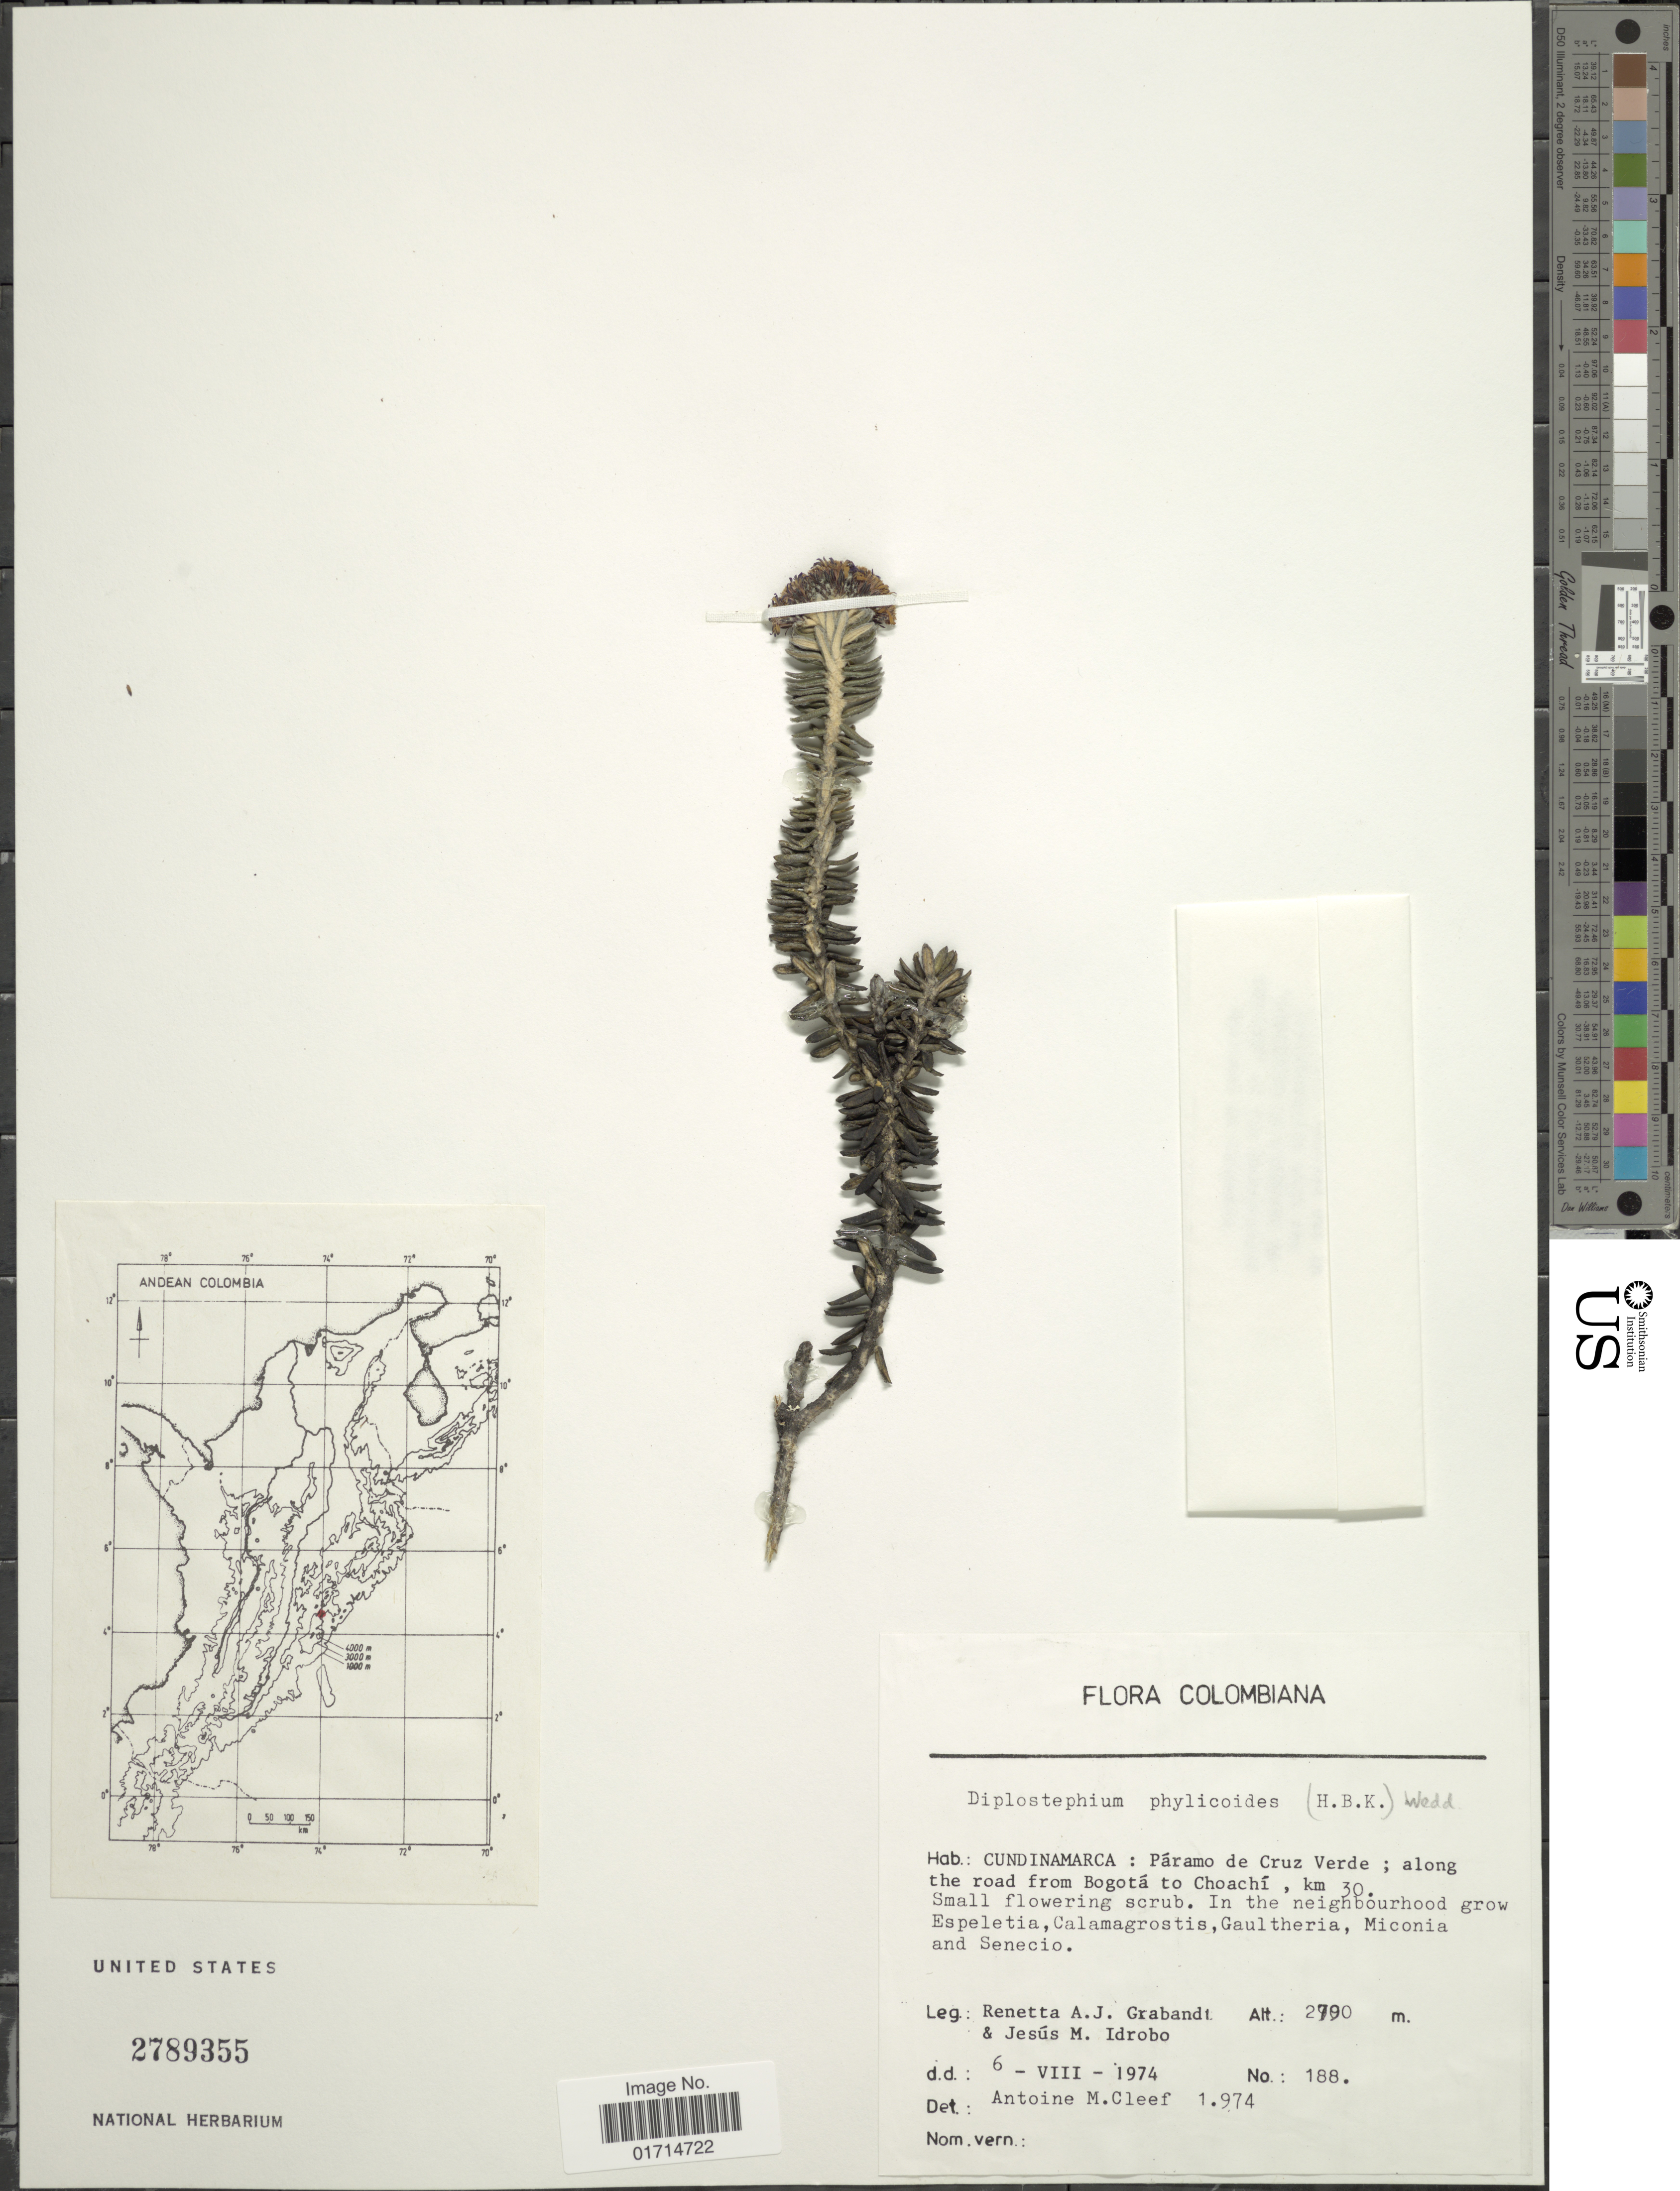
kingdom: Plantae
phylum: Tracheophyta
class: Magnoliopsida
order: Asterales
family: Asteraceae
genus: Diplostephium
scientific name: Diplostephium phylicoides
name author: (Kunth) Wedd.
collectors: R. Grabandt & J. M. Idrobo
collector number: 188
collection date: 1974-08-06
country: Colombia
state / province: Cundinamarca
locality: Paramo de Cruz Verde, along the road from Bogota to Choachi, km 30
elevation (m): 2790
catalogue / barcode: US 2789355